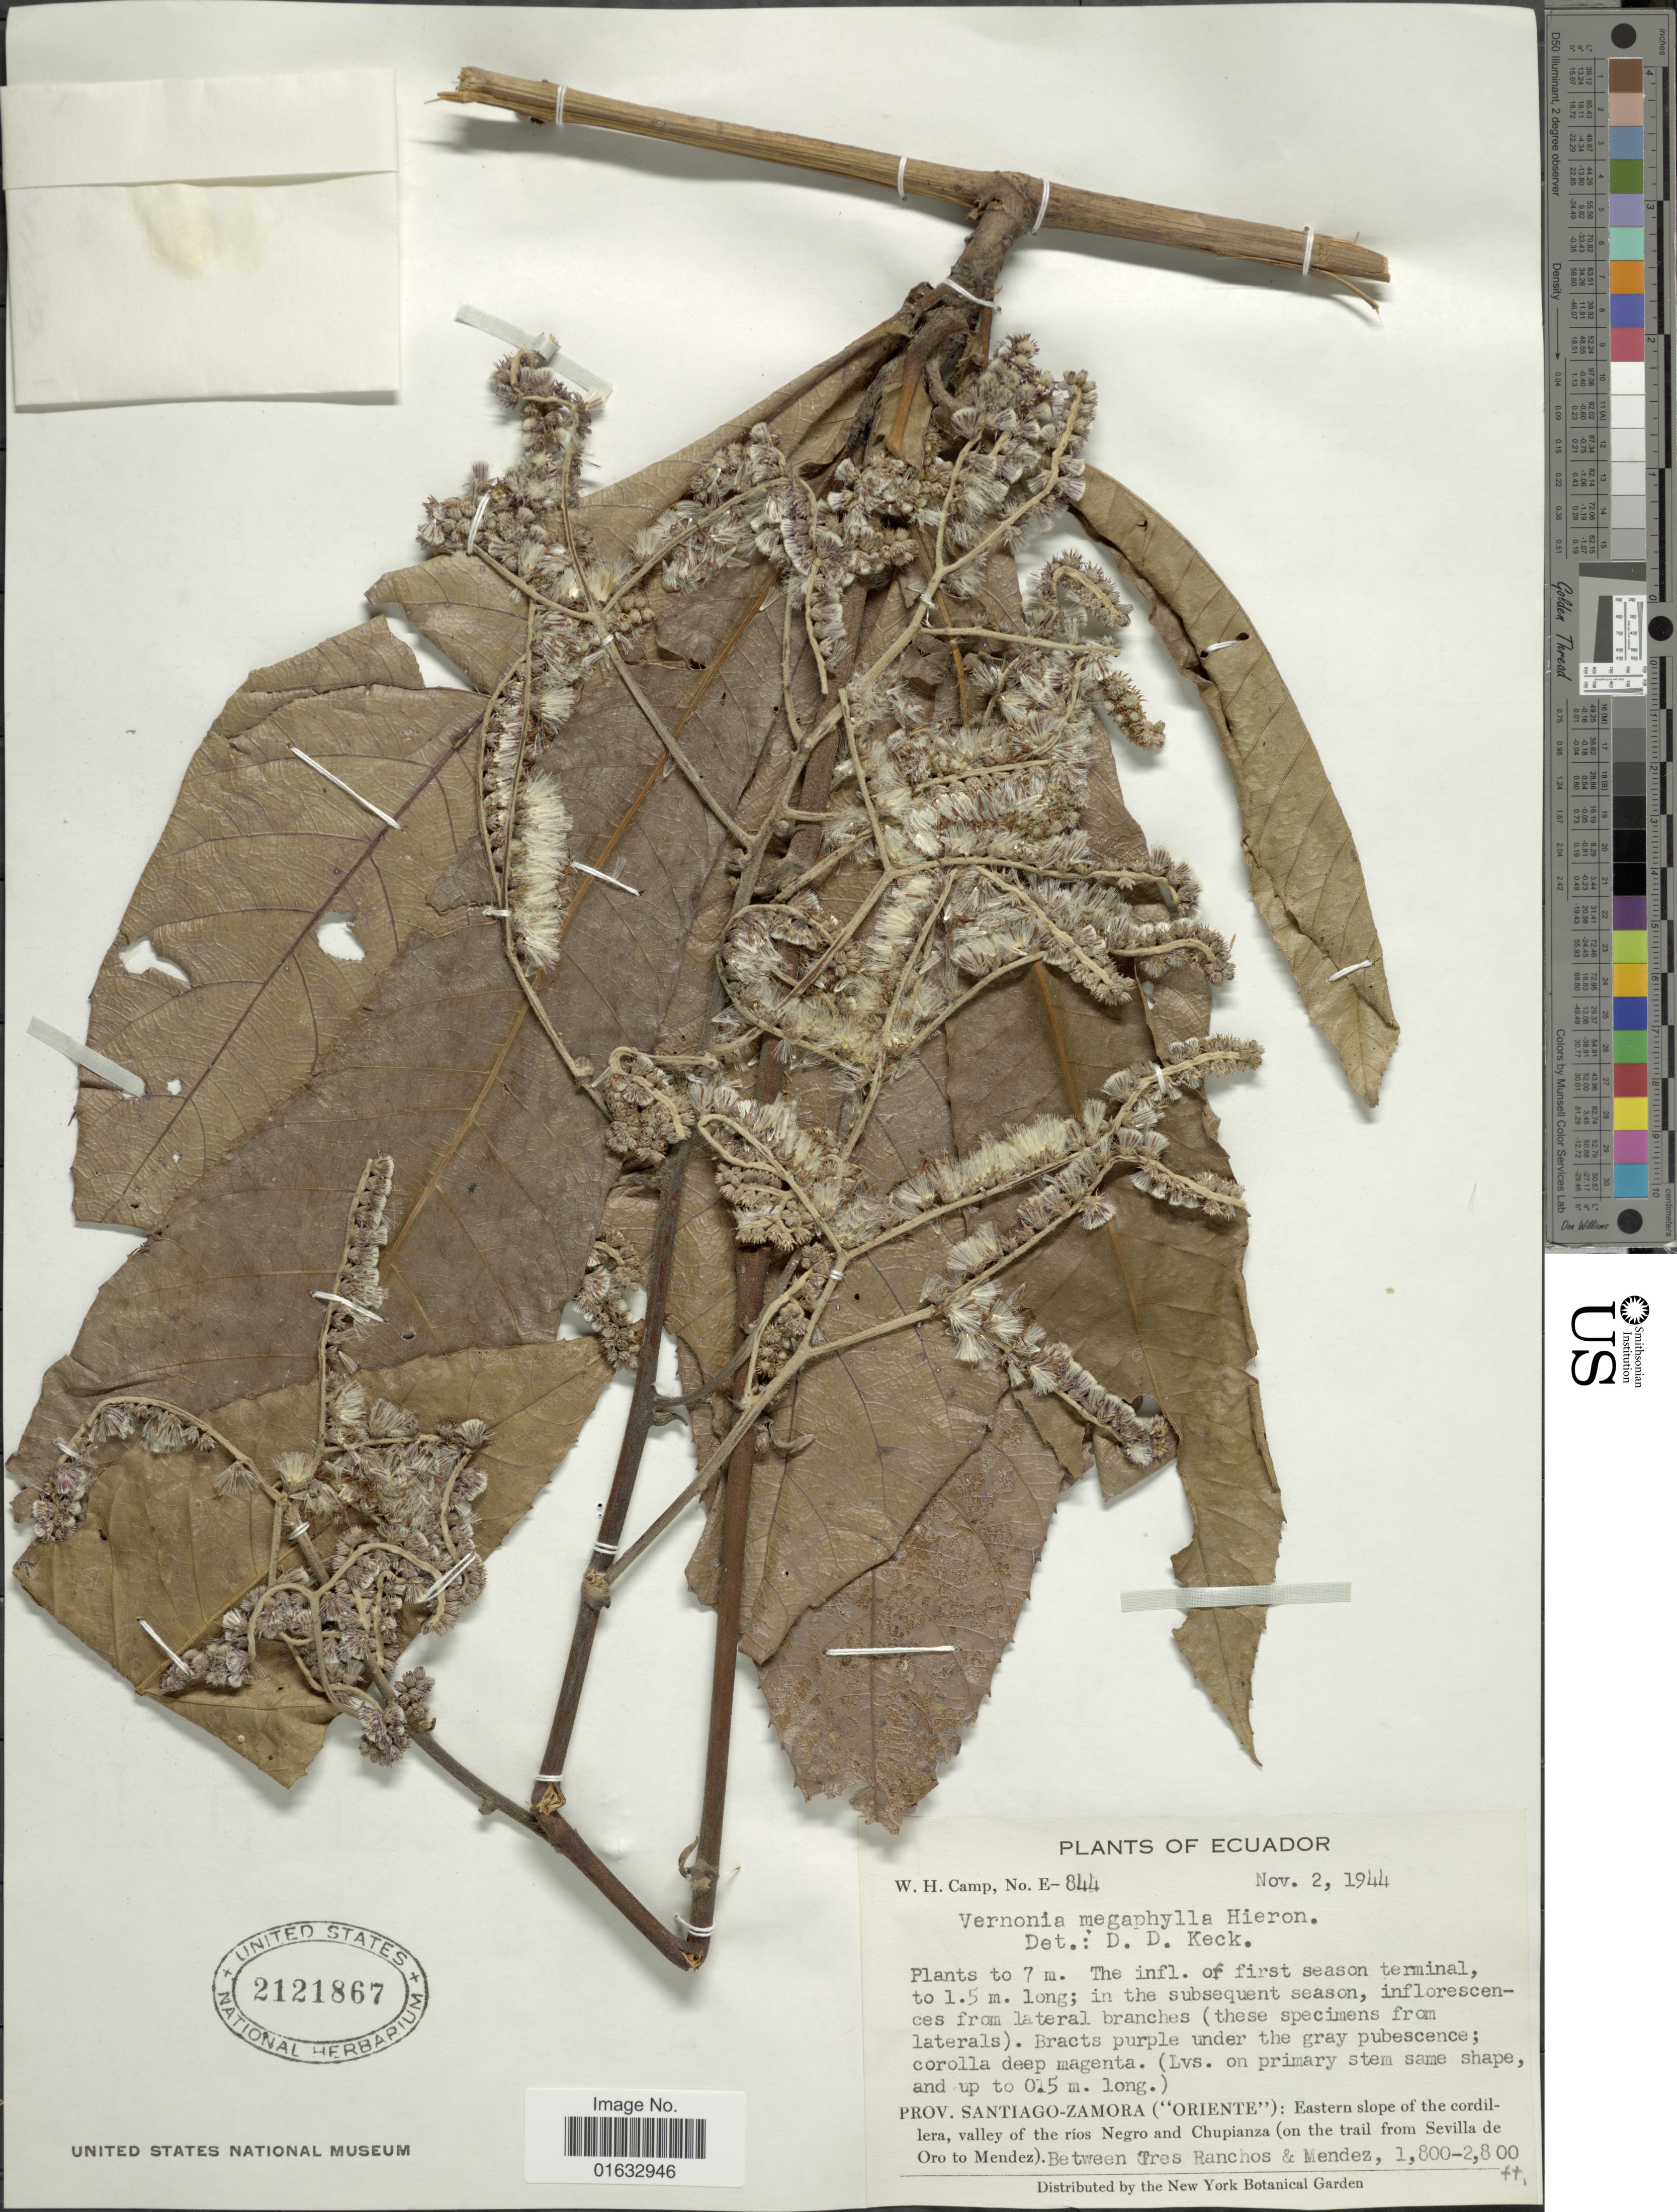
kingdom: Plantae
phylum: Tracheophyta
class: Magnoliopsida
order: Asterales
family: Asteraceae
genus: Eirmocephala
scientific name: Eirmocephala megaphylla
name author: (Hieron.) H. Rob.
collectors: W. H. Camp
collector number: E-844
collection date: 1944-11-02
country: Ecuador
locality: Prov. Dantiago-Zamora (Oriente): Eastern slope of the cordillera, valley of the rios Negro and Chupianza (on the trail from Sevilla de Oro to Mendez. between Tres Ranchos & Mendez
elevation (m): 549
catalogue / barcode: US 32121867